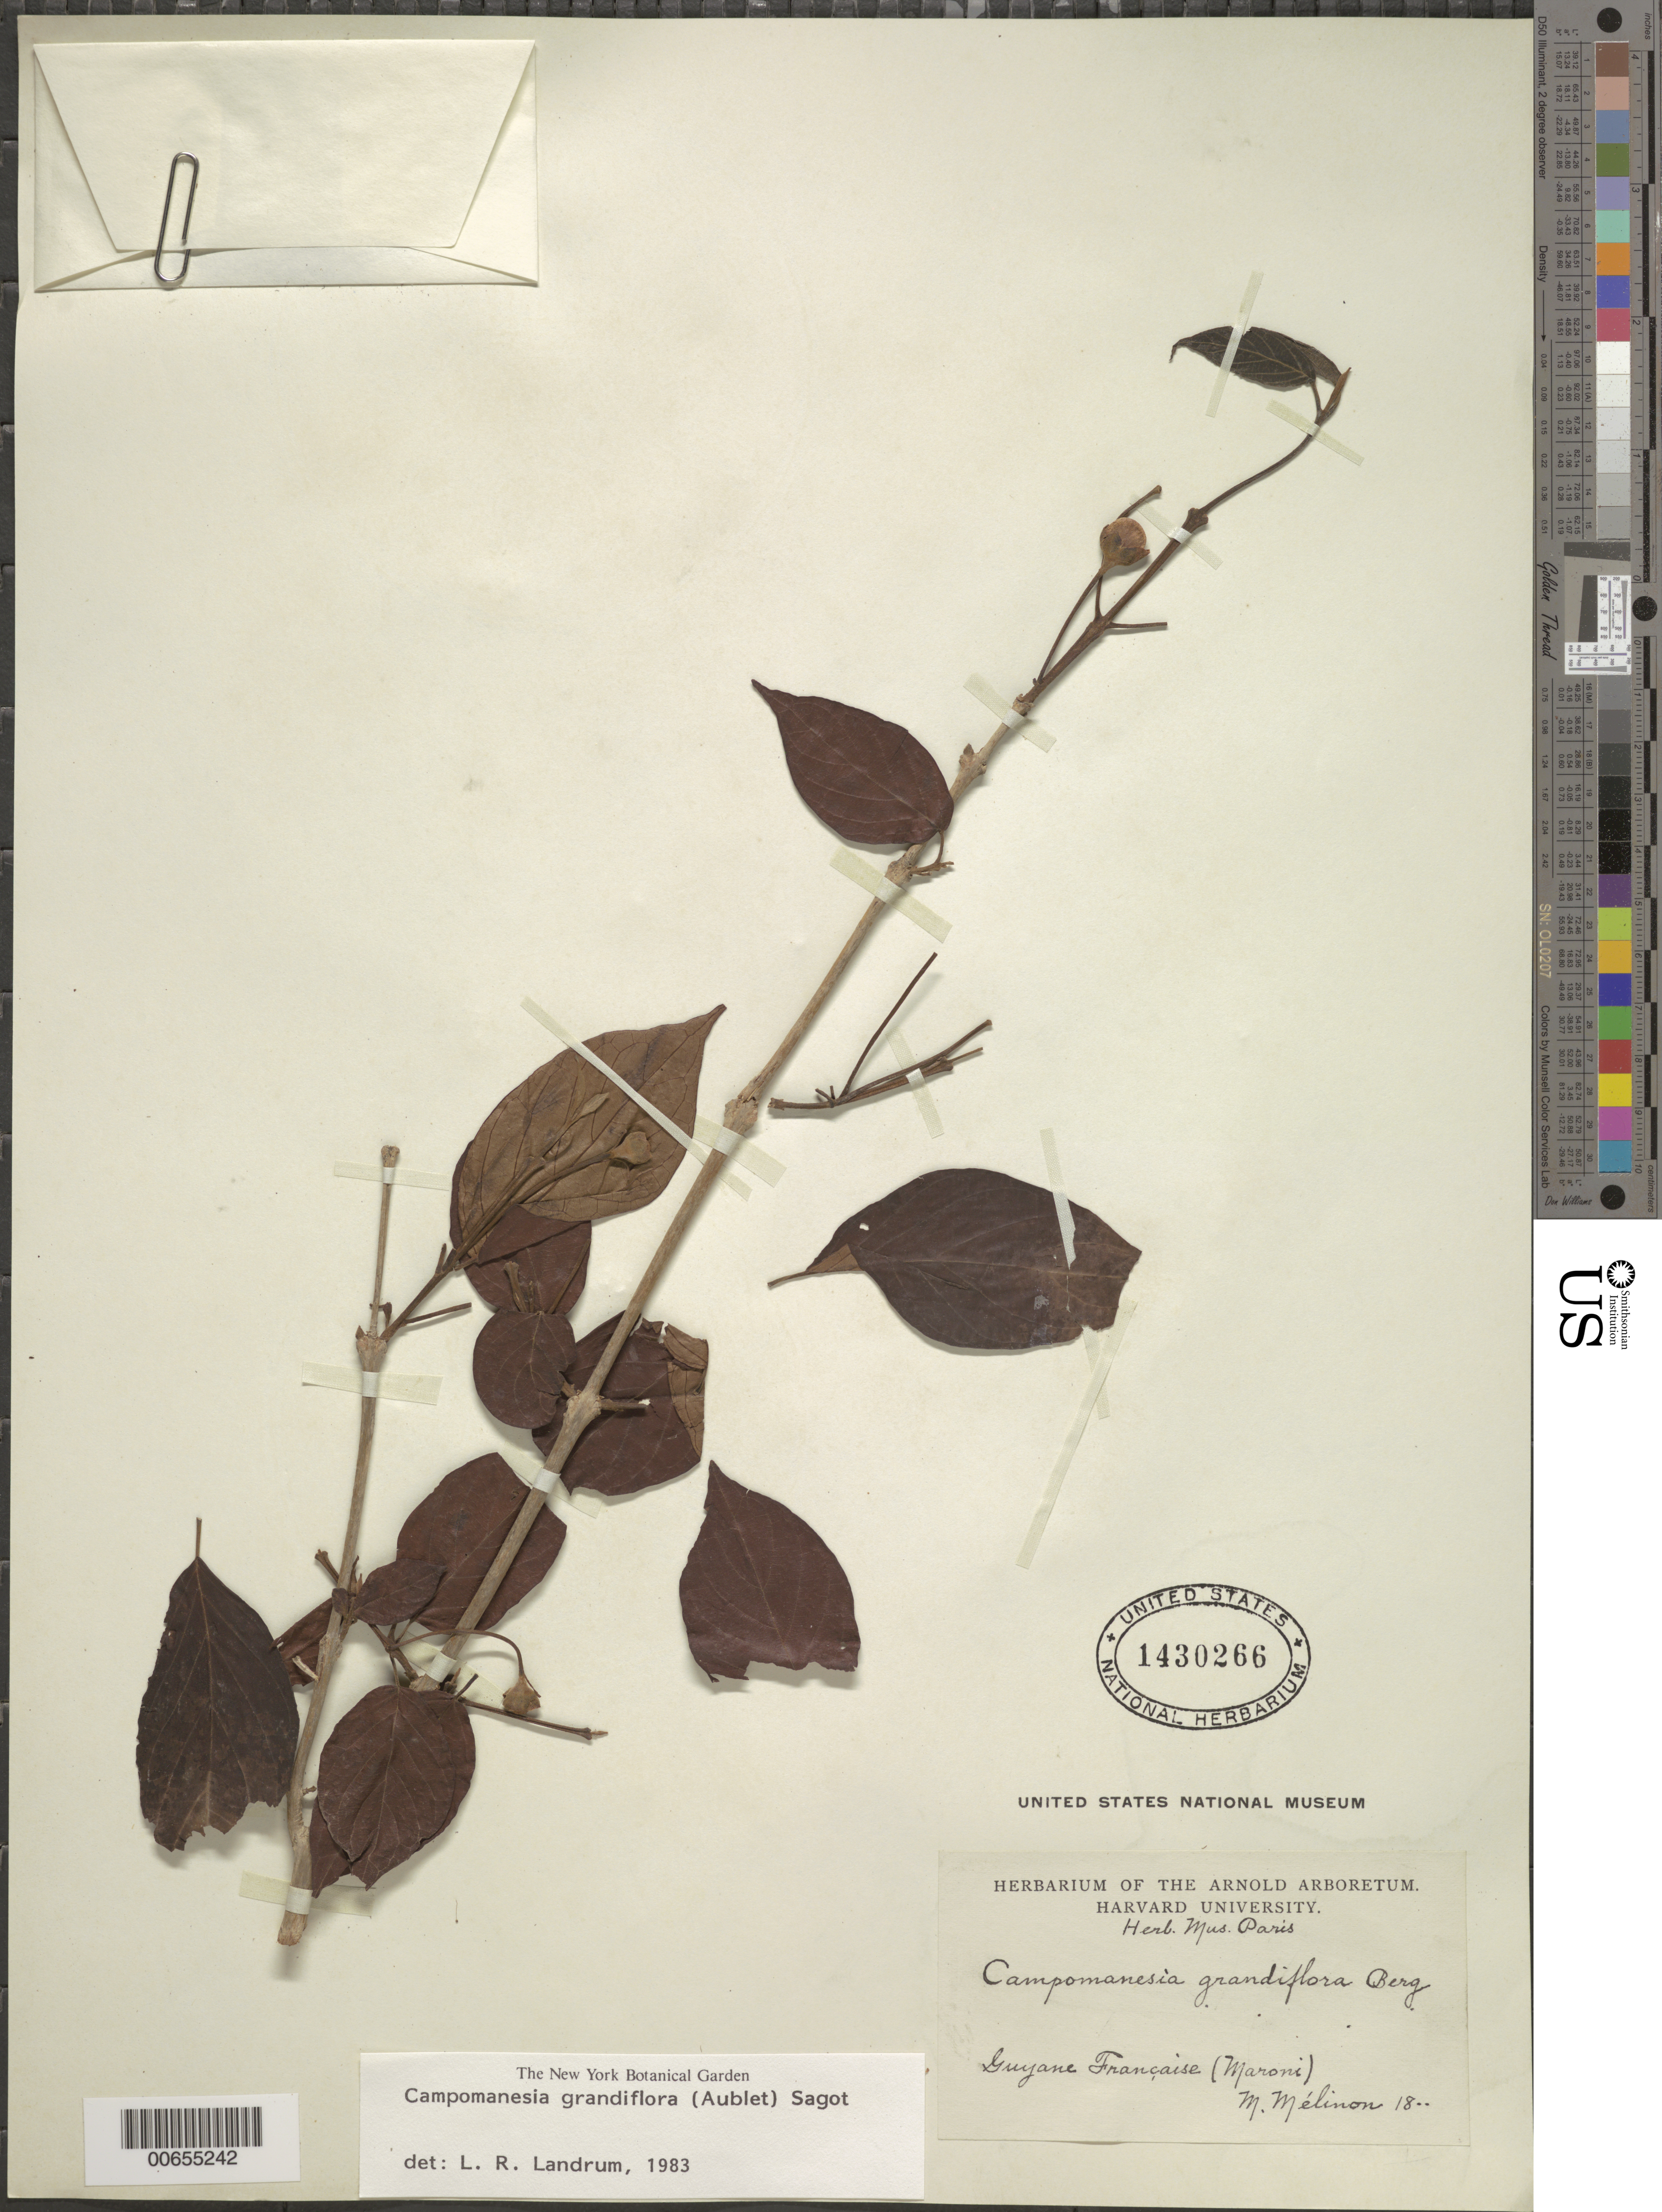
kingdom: Plantae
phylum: Tracheophyta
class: Magnoliopsida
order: Myrtales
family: Myrtaceae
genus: Campomanesia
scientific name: Campomanesia grandiflora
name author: (Aubl.) Sagot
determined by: Landrum, L. R.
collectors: E. Mélinon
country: French Guiana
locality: Maroni R.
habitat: Along river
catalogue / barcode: US 1430266